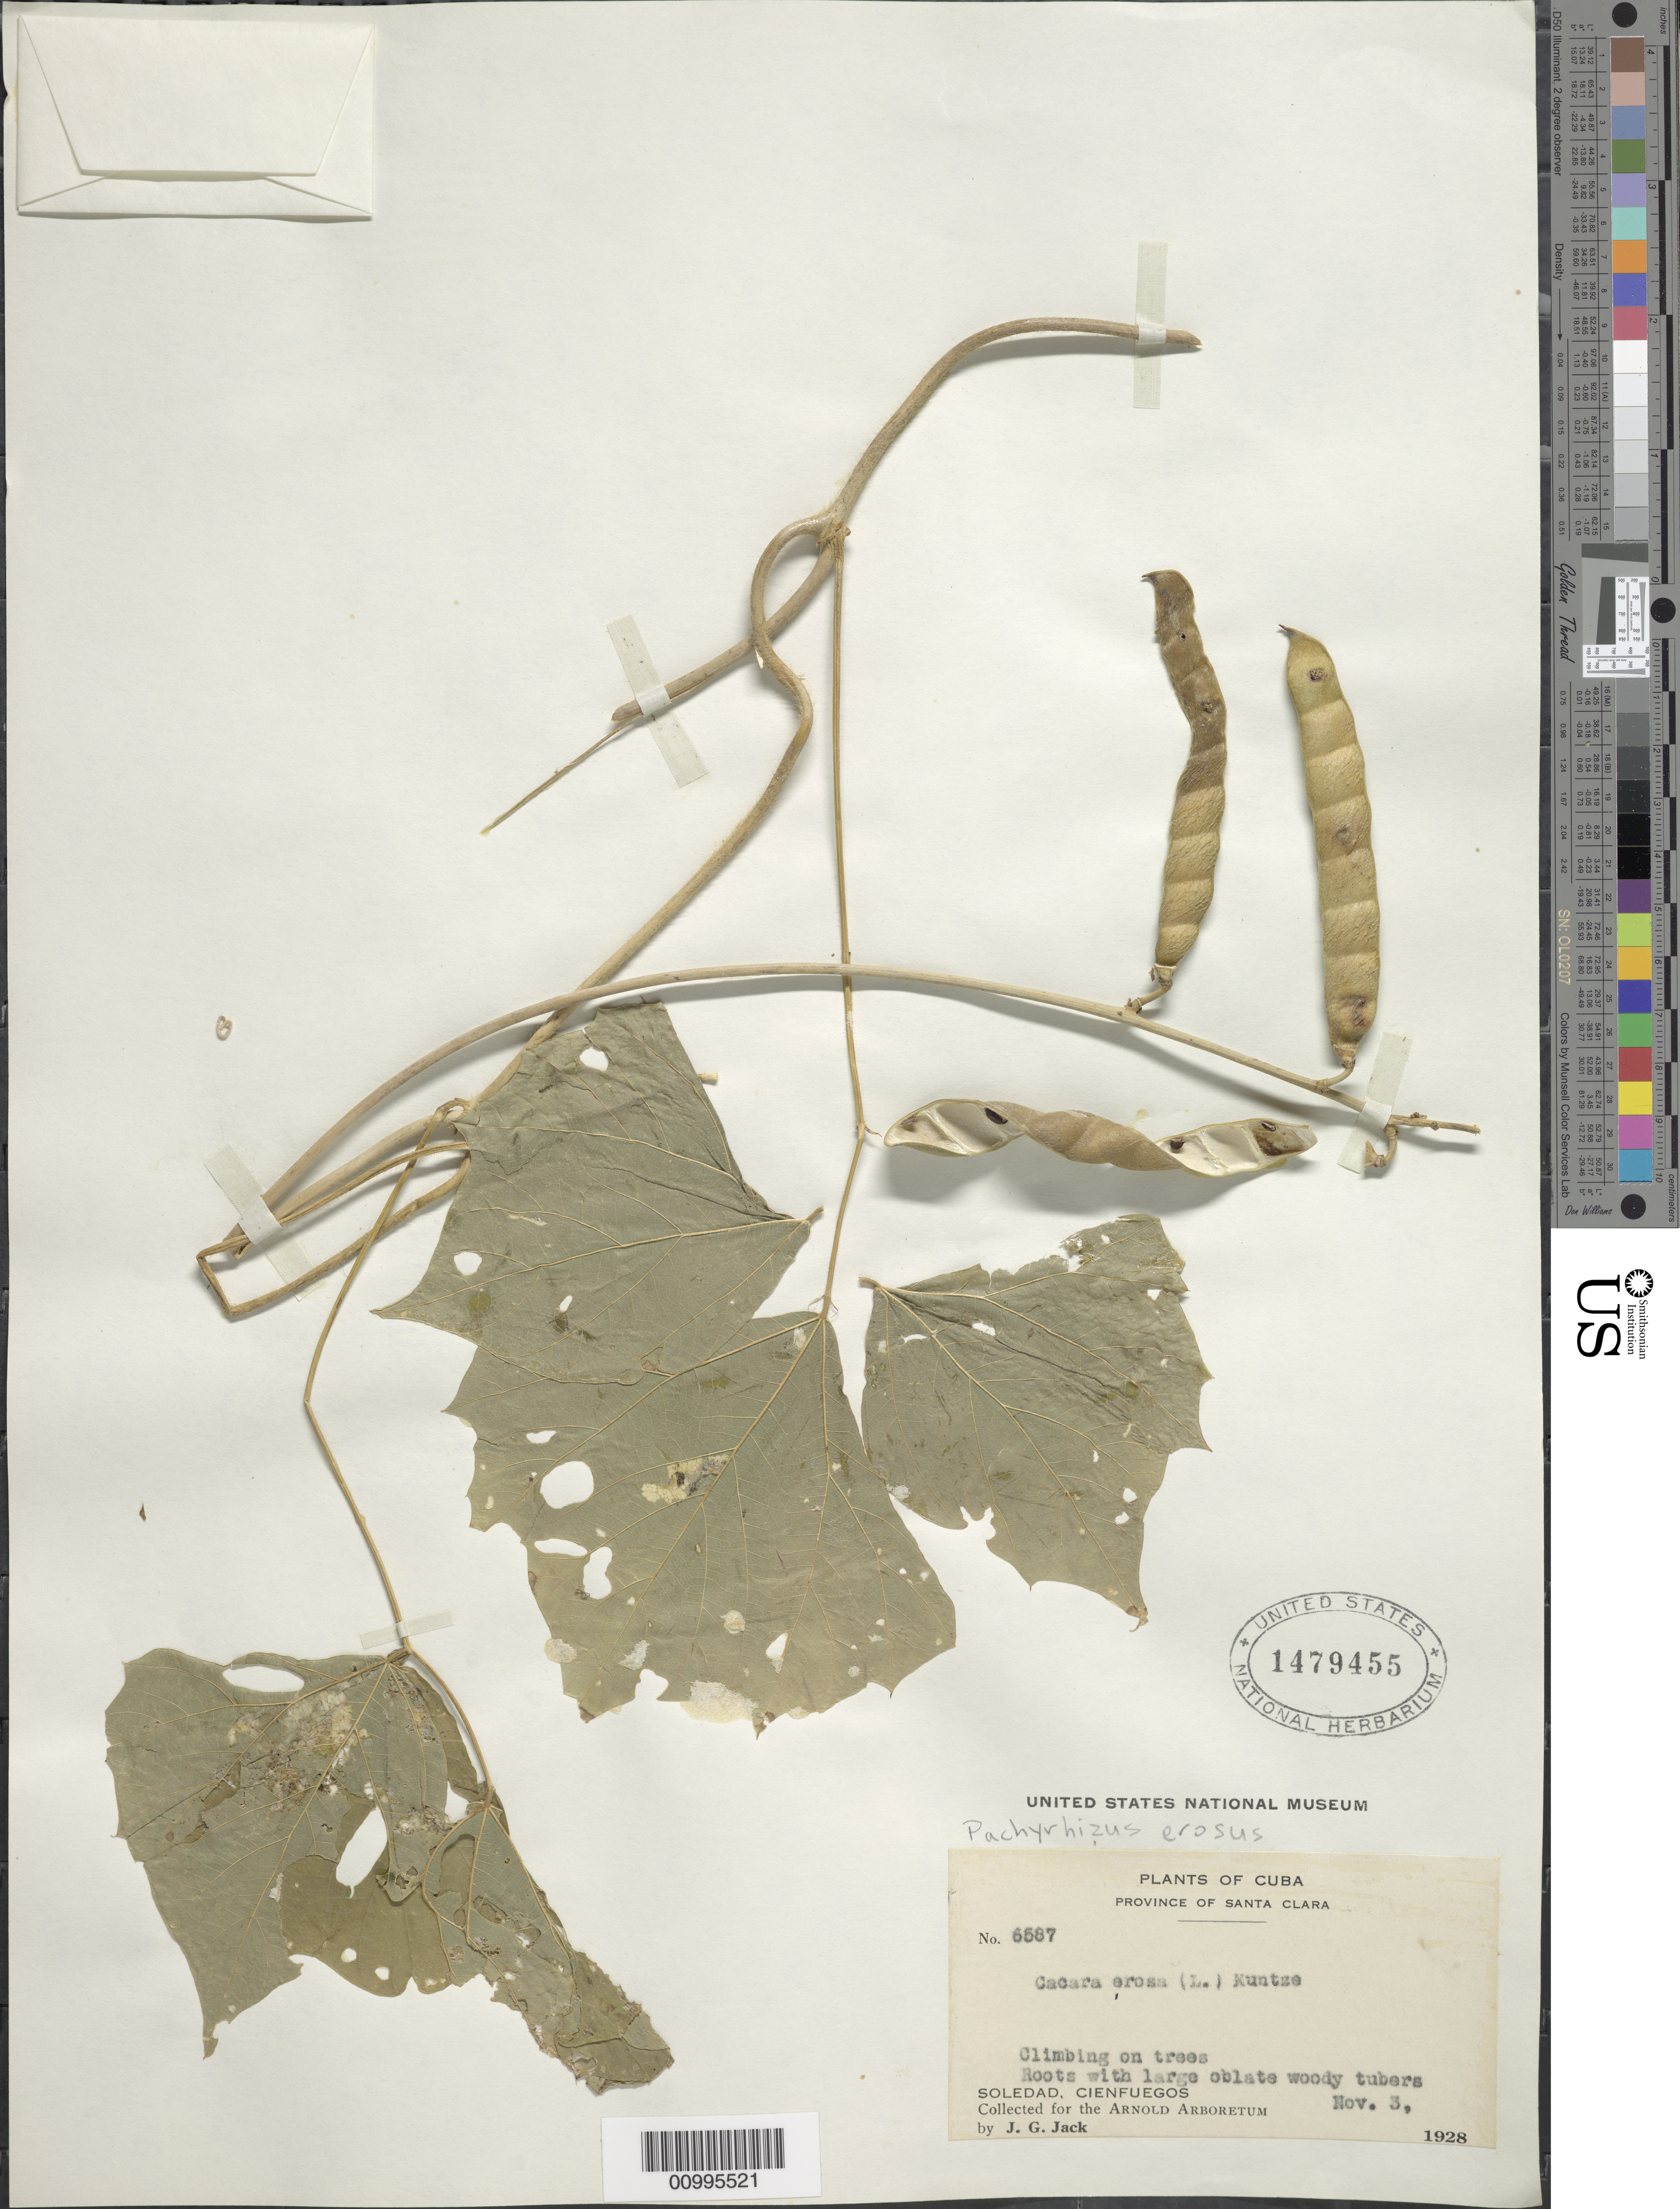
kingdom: Plantae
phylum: Tracheophyta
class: Magnoliopsida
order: Fabales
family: Fabaceae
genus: Pachyrhizus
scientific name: Pachyrhizus erosus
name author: (L.) Urb.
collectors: J. G. Jack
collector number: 6587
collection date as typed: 03 Nov 1928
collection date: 1928-11-03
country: Cuba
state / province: Cienfuegos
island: Cuba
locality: Soledad, Cienfuegos Climbing on trees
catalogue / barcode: US 1479455